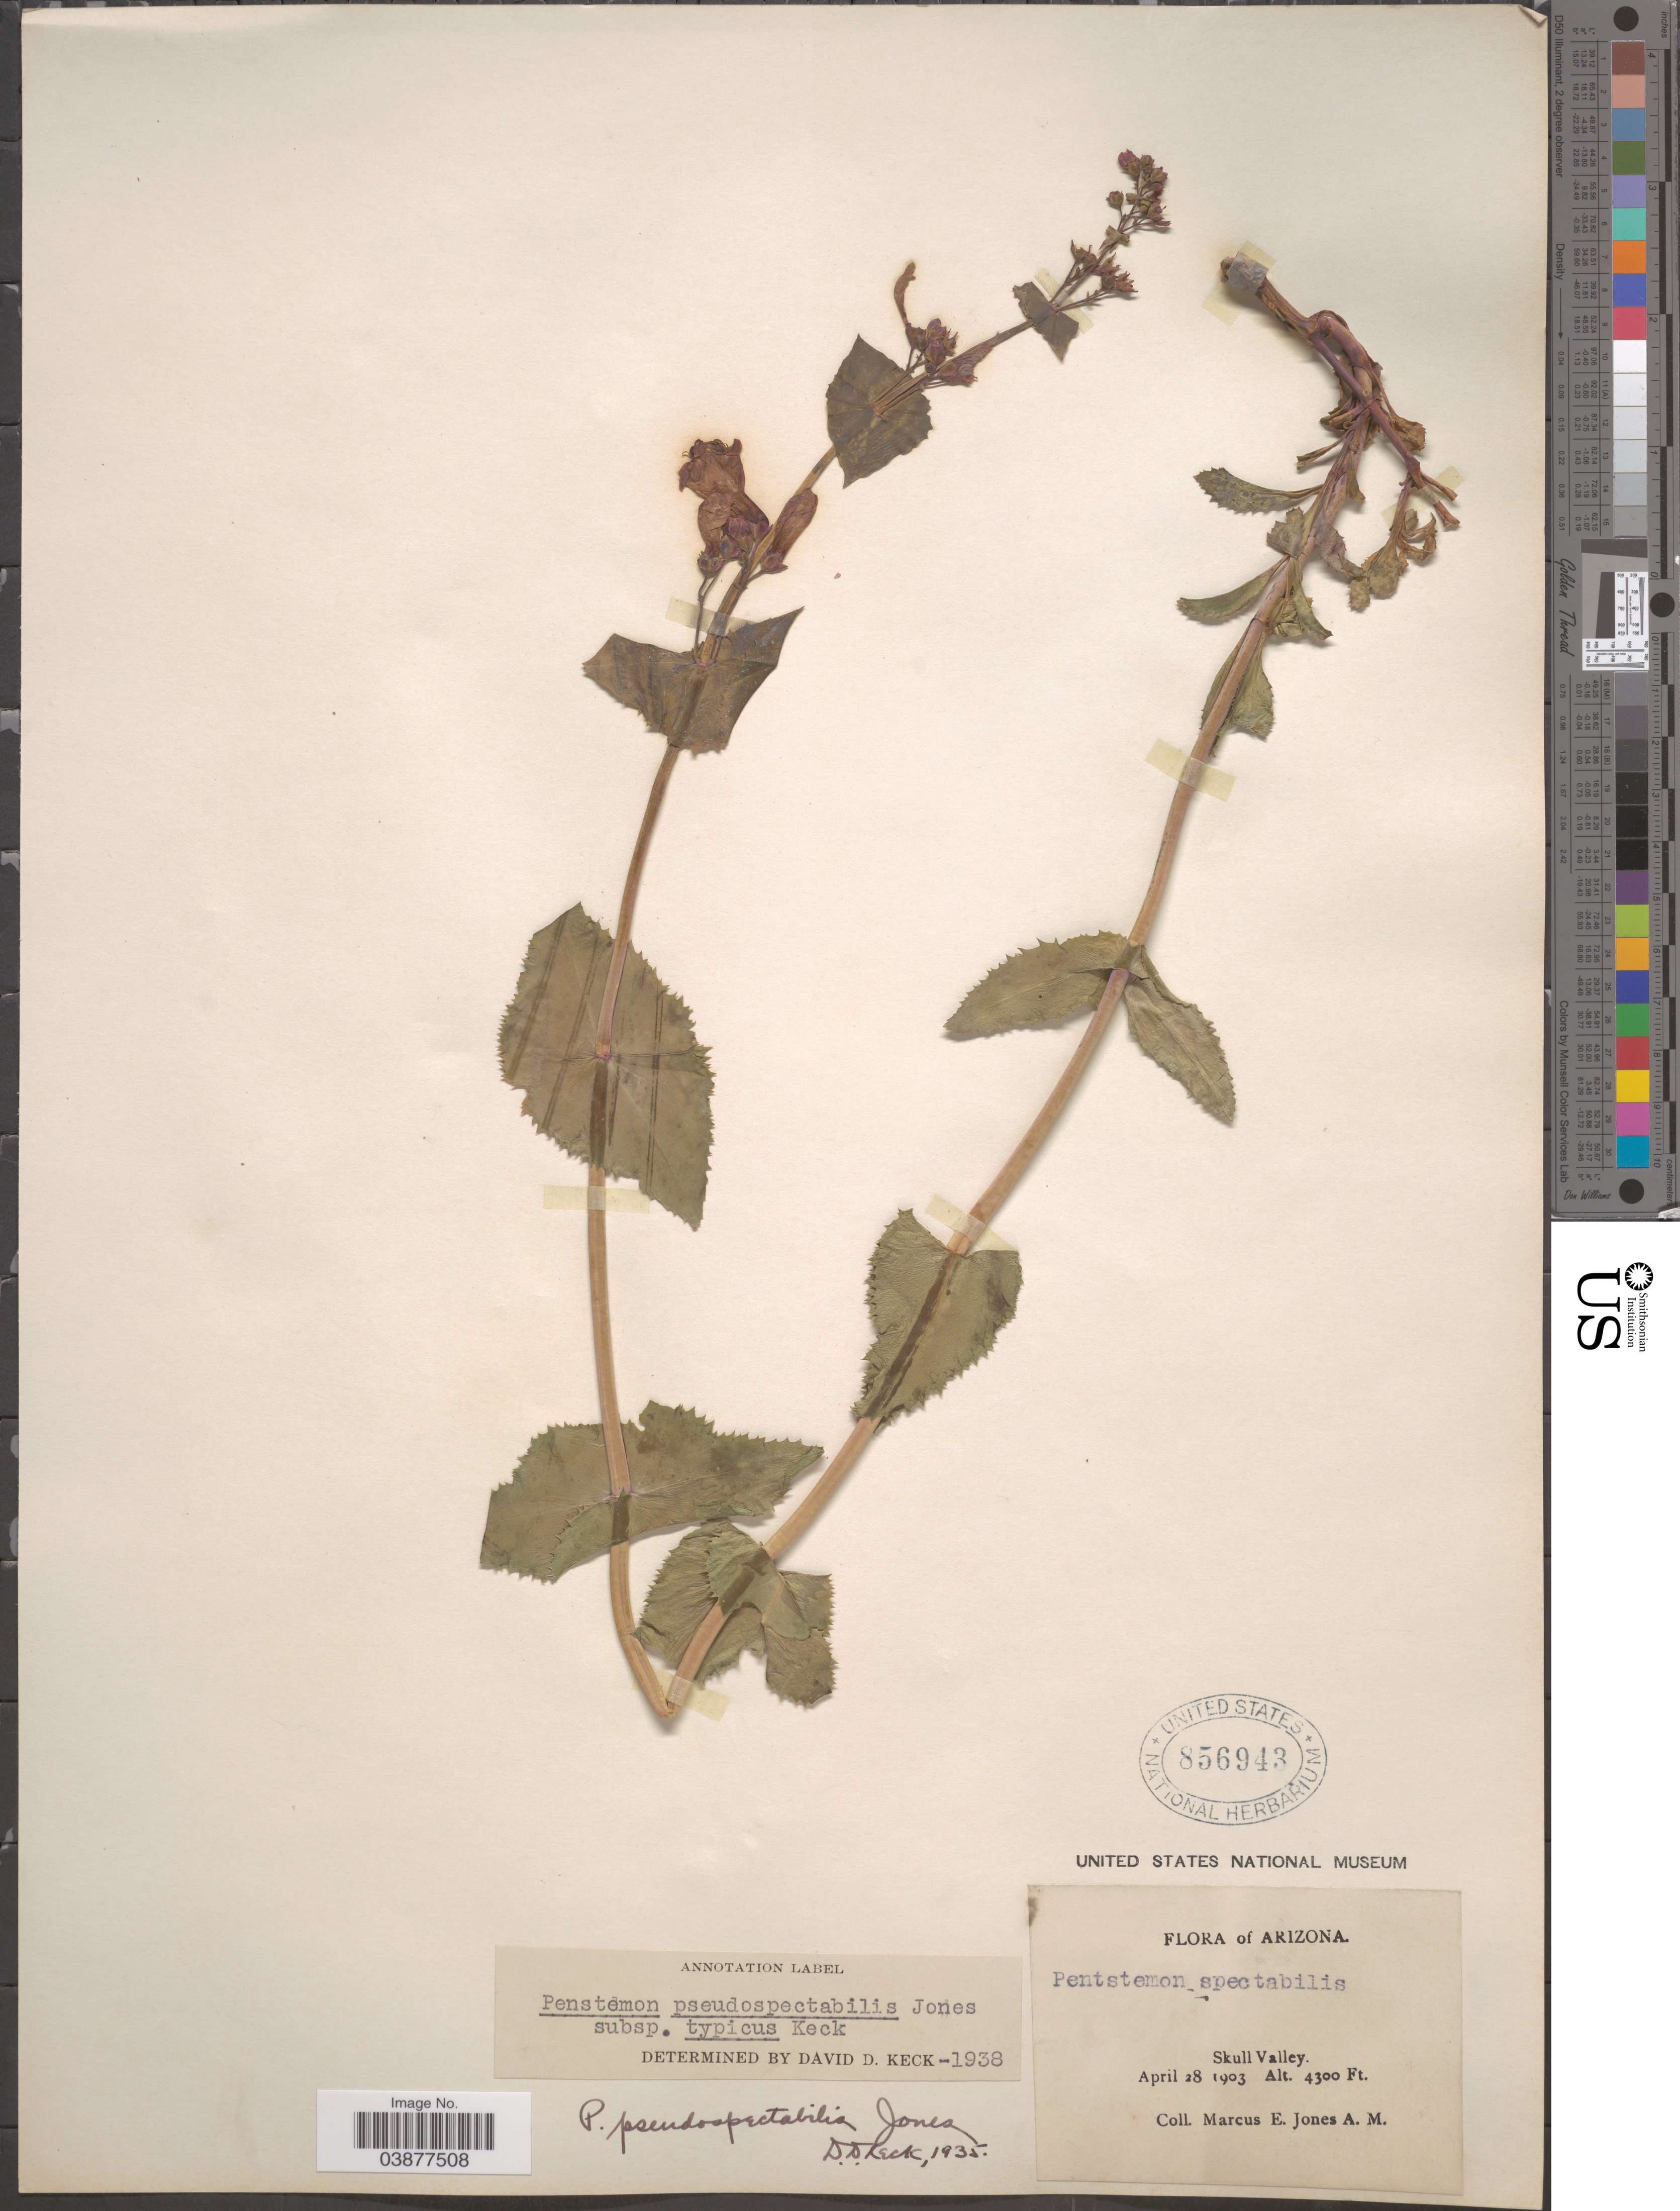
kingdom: Plantae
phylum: Tracheophyta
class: Magnoliopsida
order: Lamiales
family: Plantaginaceae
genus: Penstemon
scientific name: Penstemon pseudospectabilis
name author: M.E. Jones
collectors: M. E. Jones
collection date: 1903-04-28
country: United States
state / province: Arizona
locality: Skull Valley.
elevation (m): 1311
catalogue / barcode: US 856943